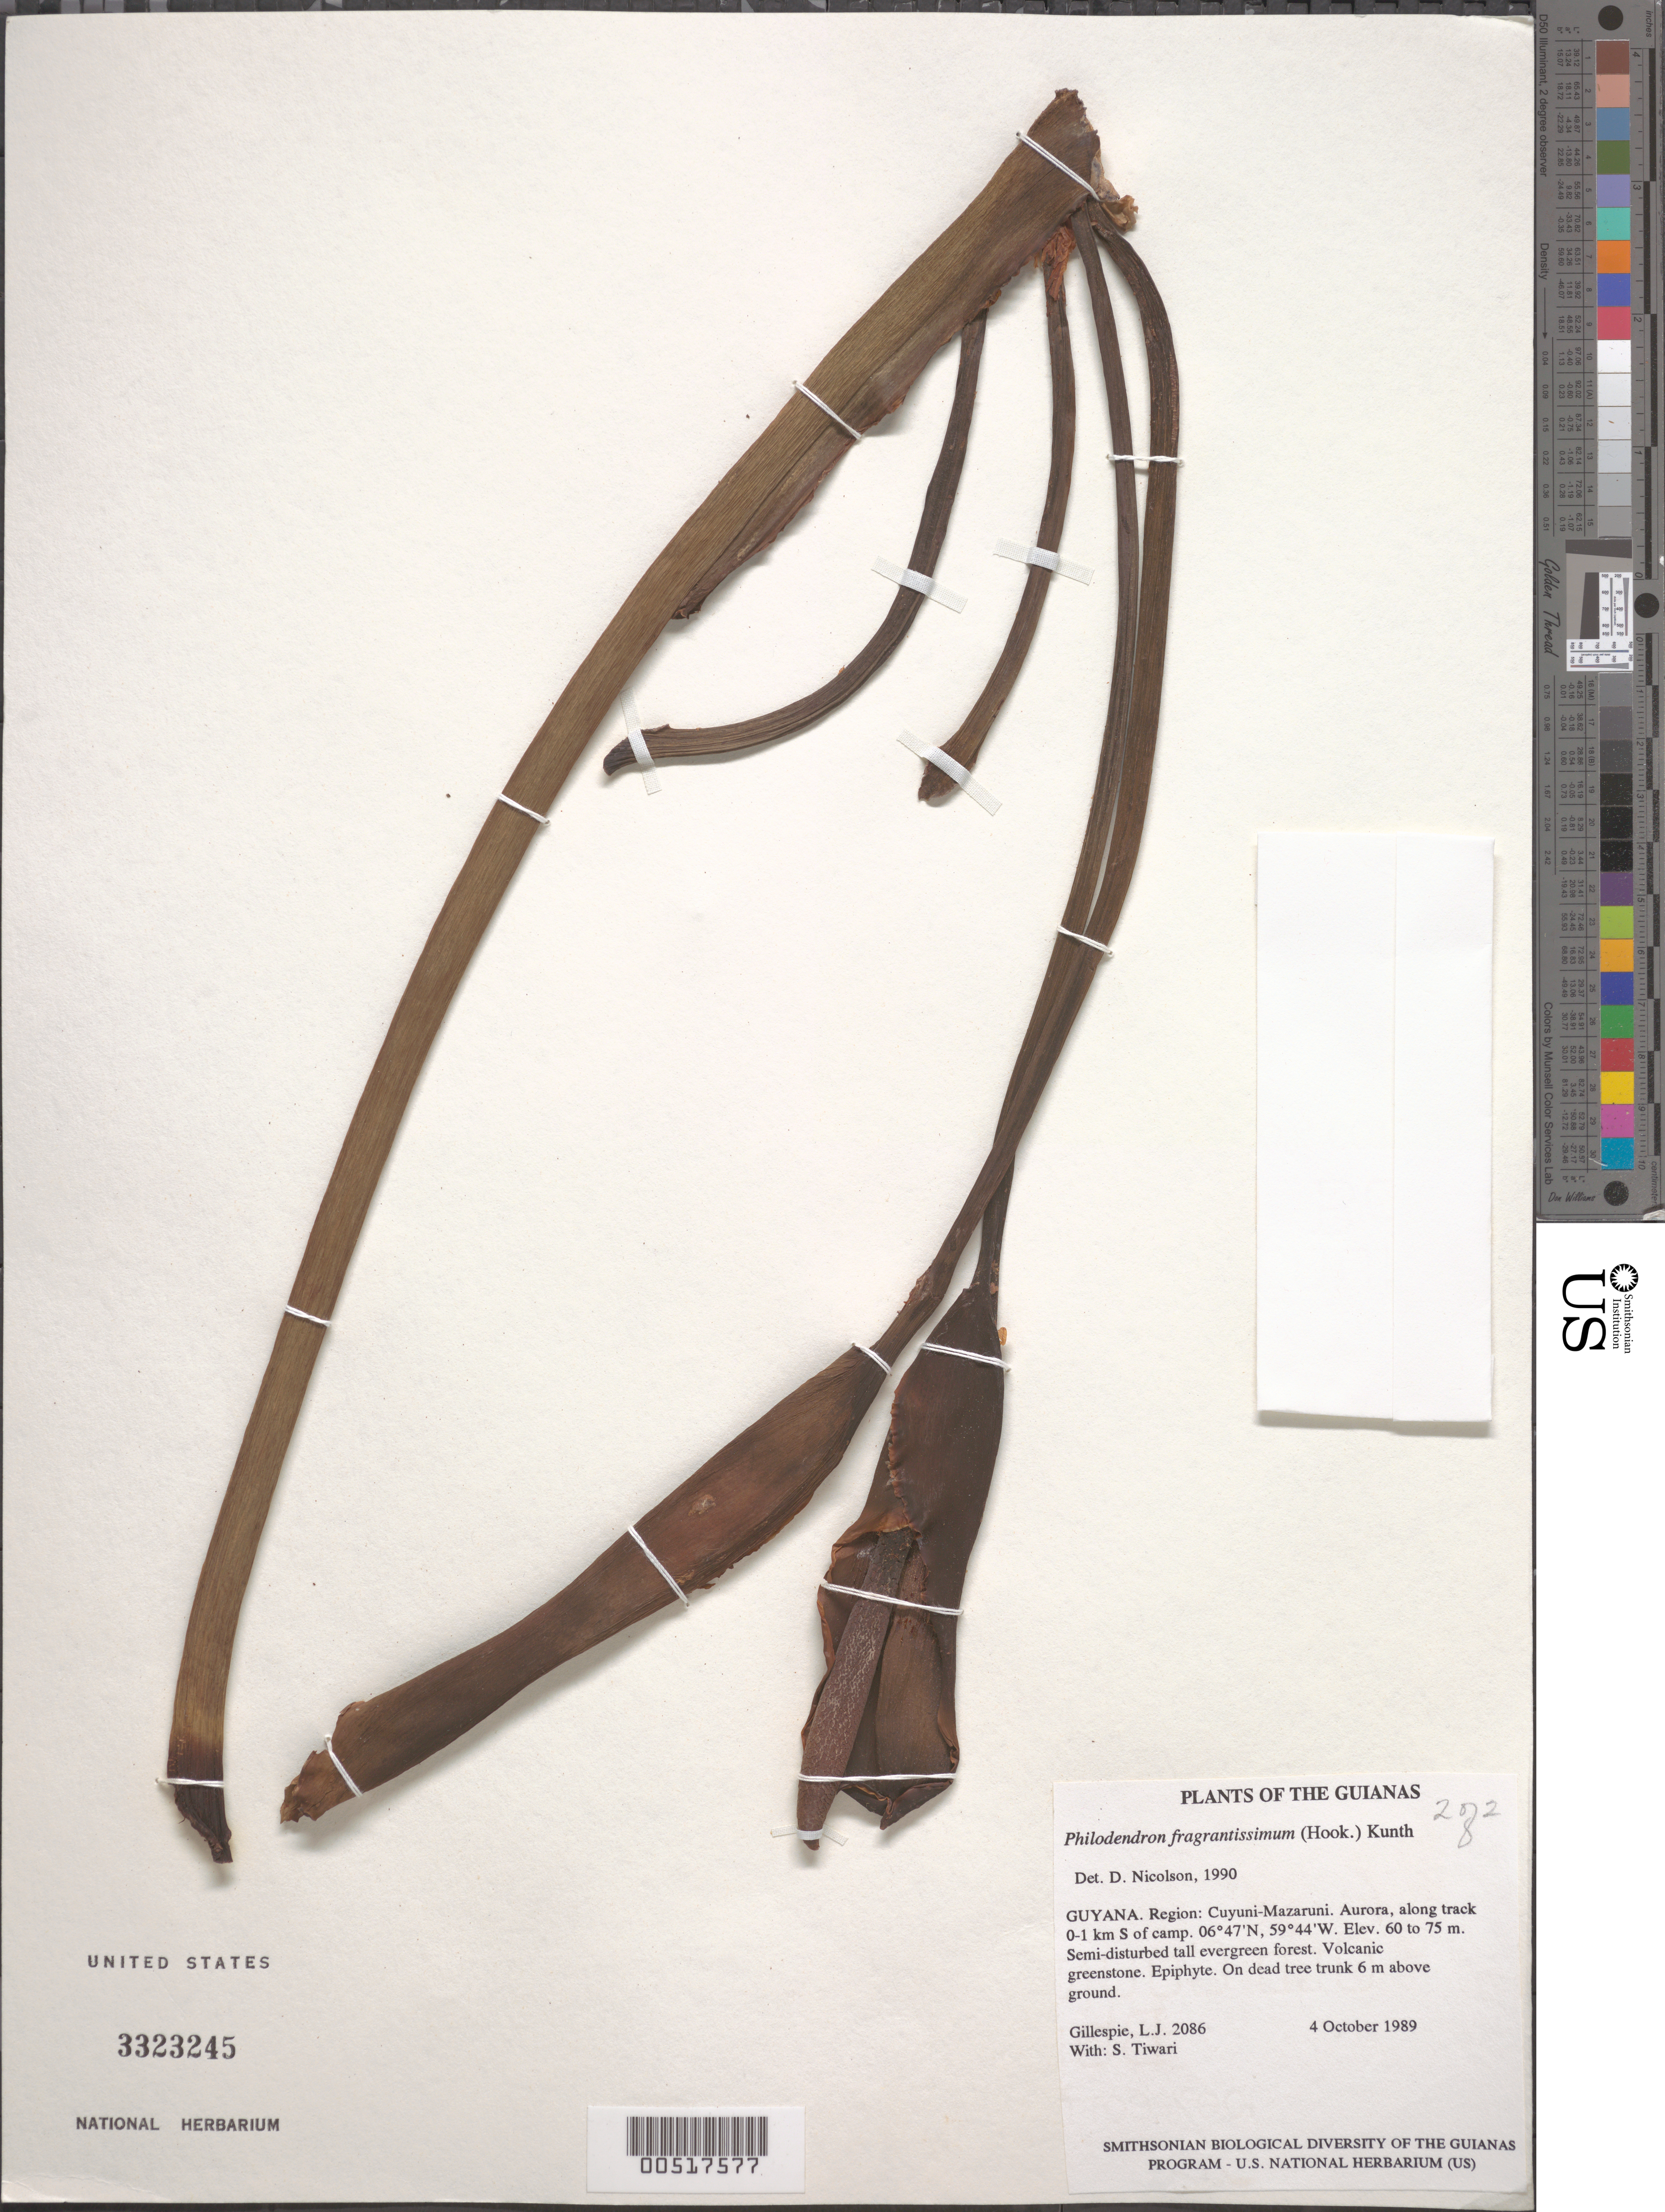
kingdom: Plantae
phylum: Tracheophyta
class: Liliopsida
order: Alismatales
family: Araceae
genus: Philodendron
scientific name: Philodendron fragrantissimum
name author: (G. Don) Kunth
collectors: L. J. Gillespie & S. Tiwari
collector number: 2086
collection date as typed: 4 October 1989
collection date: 1989-10-04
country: Guyana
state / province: Cuyuni-Mazaruni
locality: Aurora, along track 0-1 km S of camp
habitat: Semi-disturbed tall evergreen forest. Volcanic greenstone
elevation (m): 60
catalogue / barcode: US 3323245